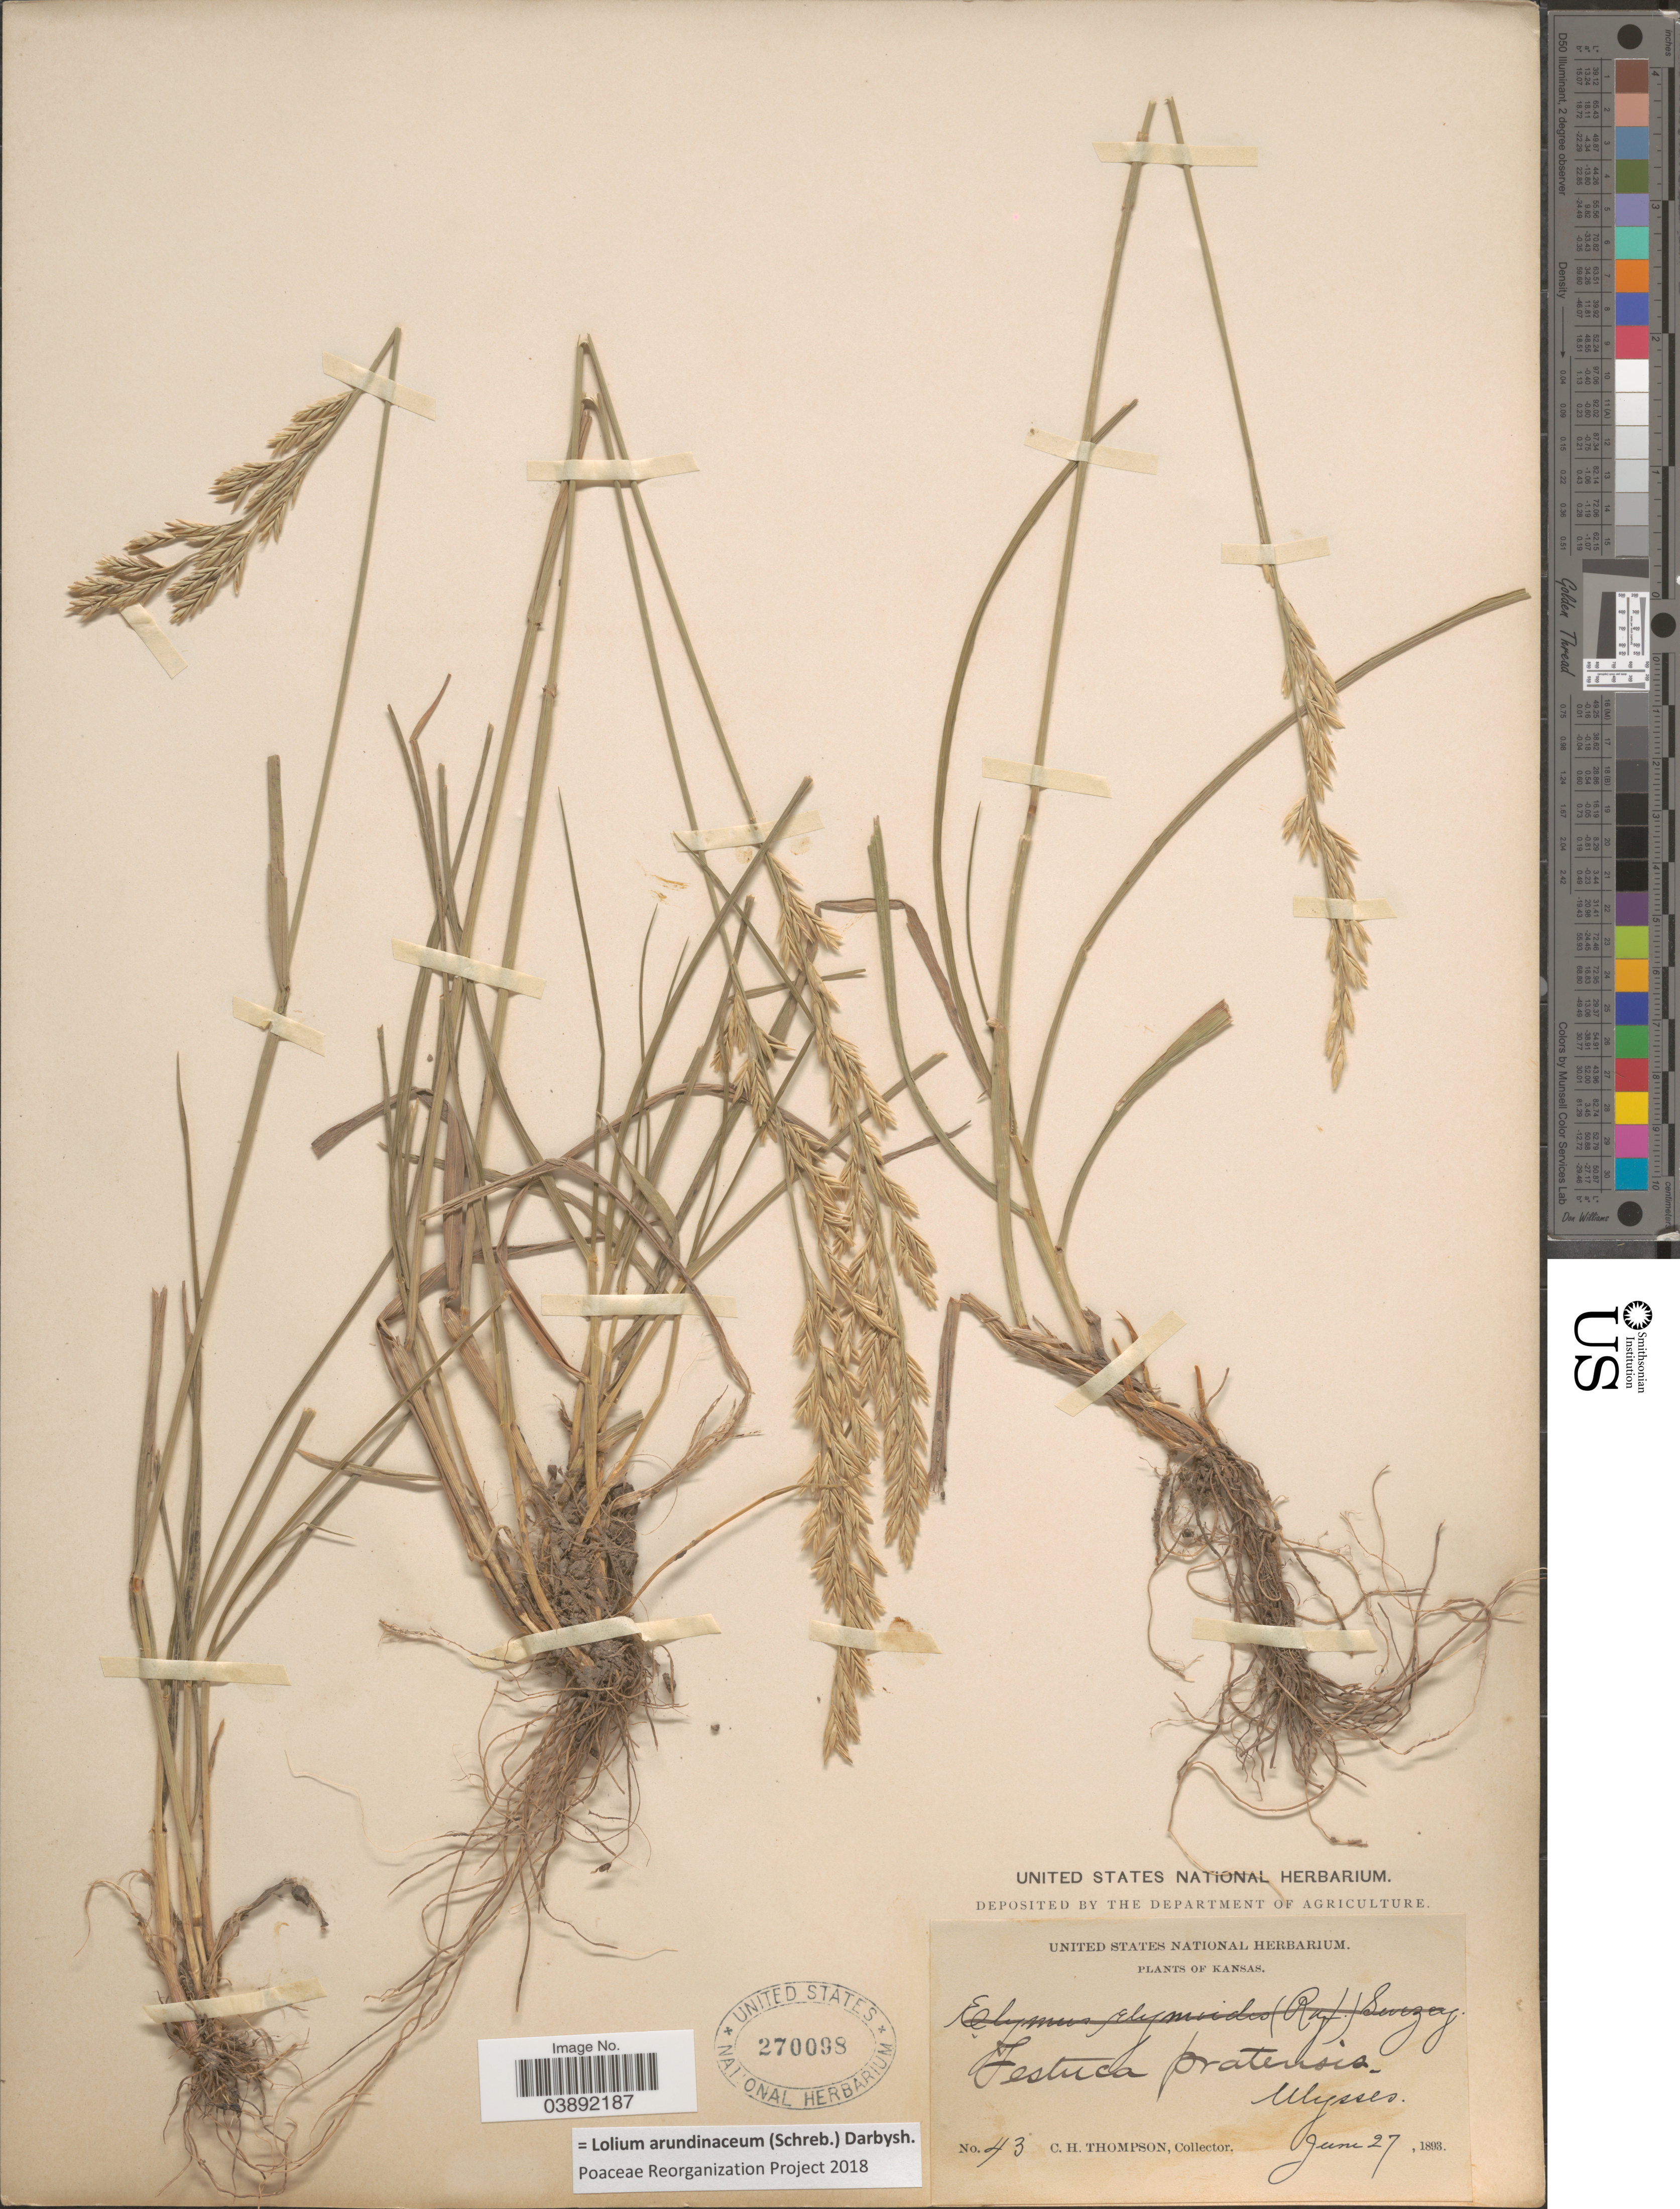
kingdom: Plantae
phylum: Tracheophyta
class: Liliopsida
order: Poales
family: Poaceae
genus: Lolium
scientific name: Lolium arundinaceum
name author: (Schreb.) Darbysh.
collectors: C. H. Thompson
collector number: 43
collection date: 1893-06-27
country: United States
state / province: Kansas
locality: Ulysses.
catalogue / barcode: US 270098